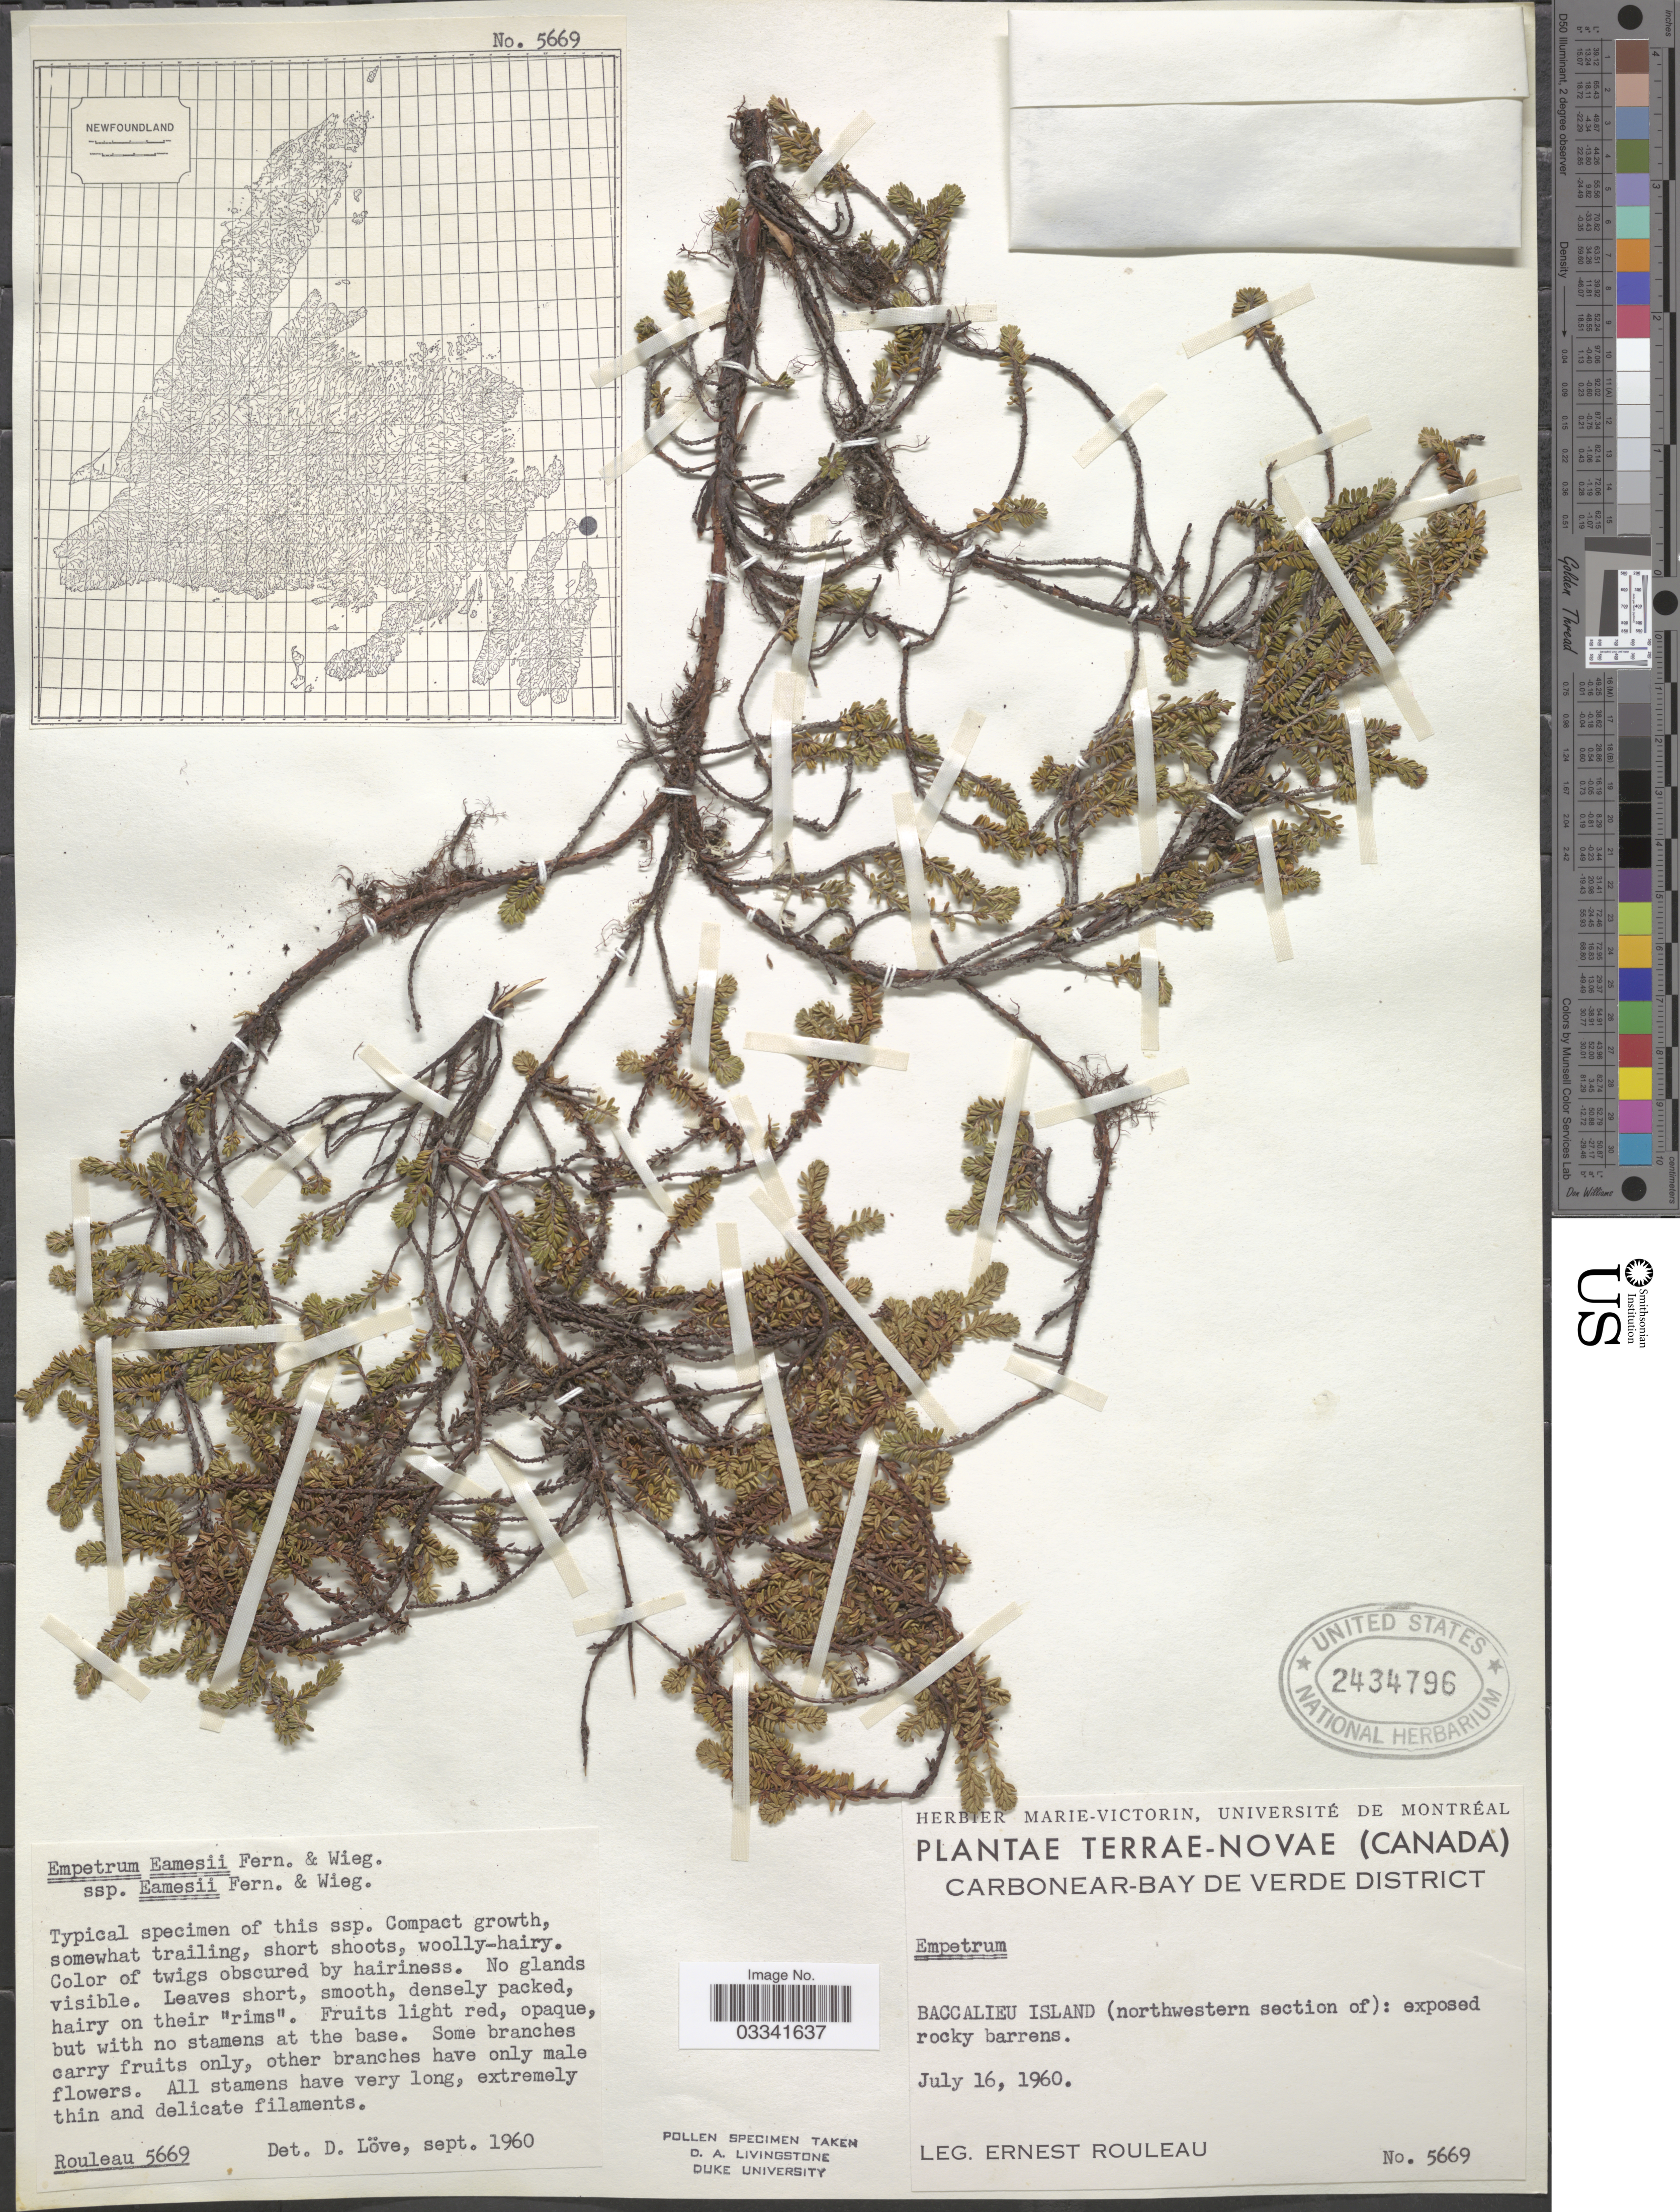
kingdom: Plantae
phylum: Tracheophyta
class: Magnoliopsida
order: Ericales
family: Ericaceae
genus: Empetrum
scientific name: Empetrum eamesii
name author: Fernald & Wiegand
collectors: J. Rouleau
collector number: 5669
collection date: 1960-07-16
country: Canada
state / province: Newfoundland and Labrador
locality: Terrae - Novae. Carbonear-Bay de Verde District. Baccalieu Island (northwestern section of).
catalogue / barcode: US 2434796